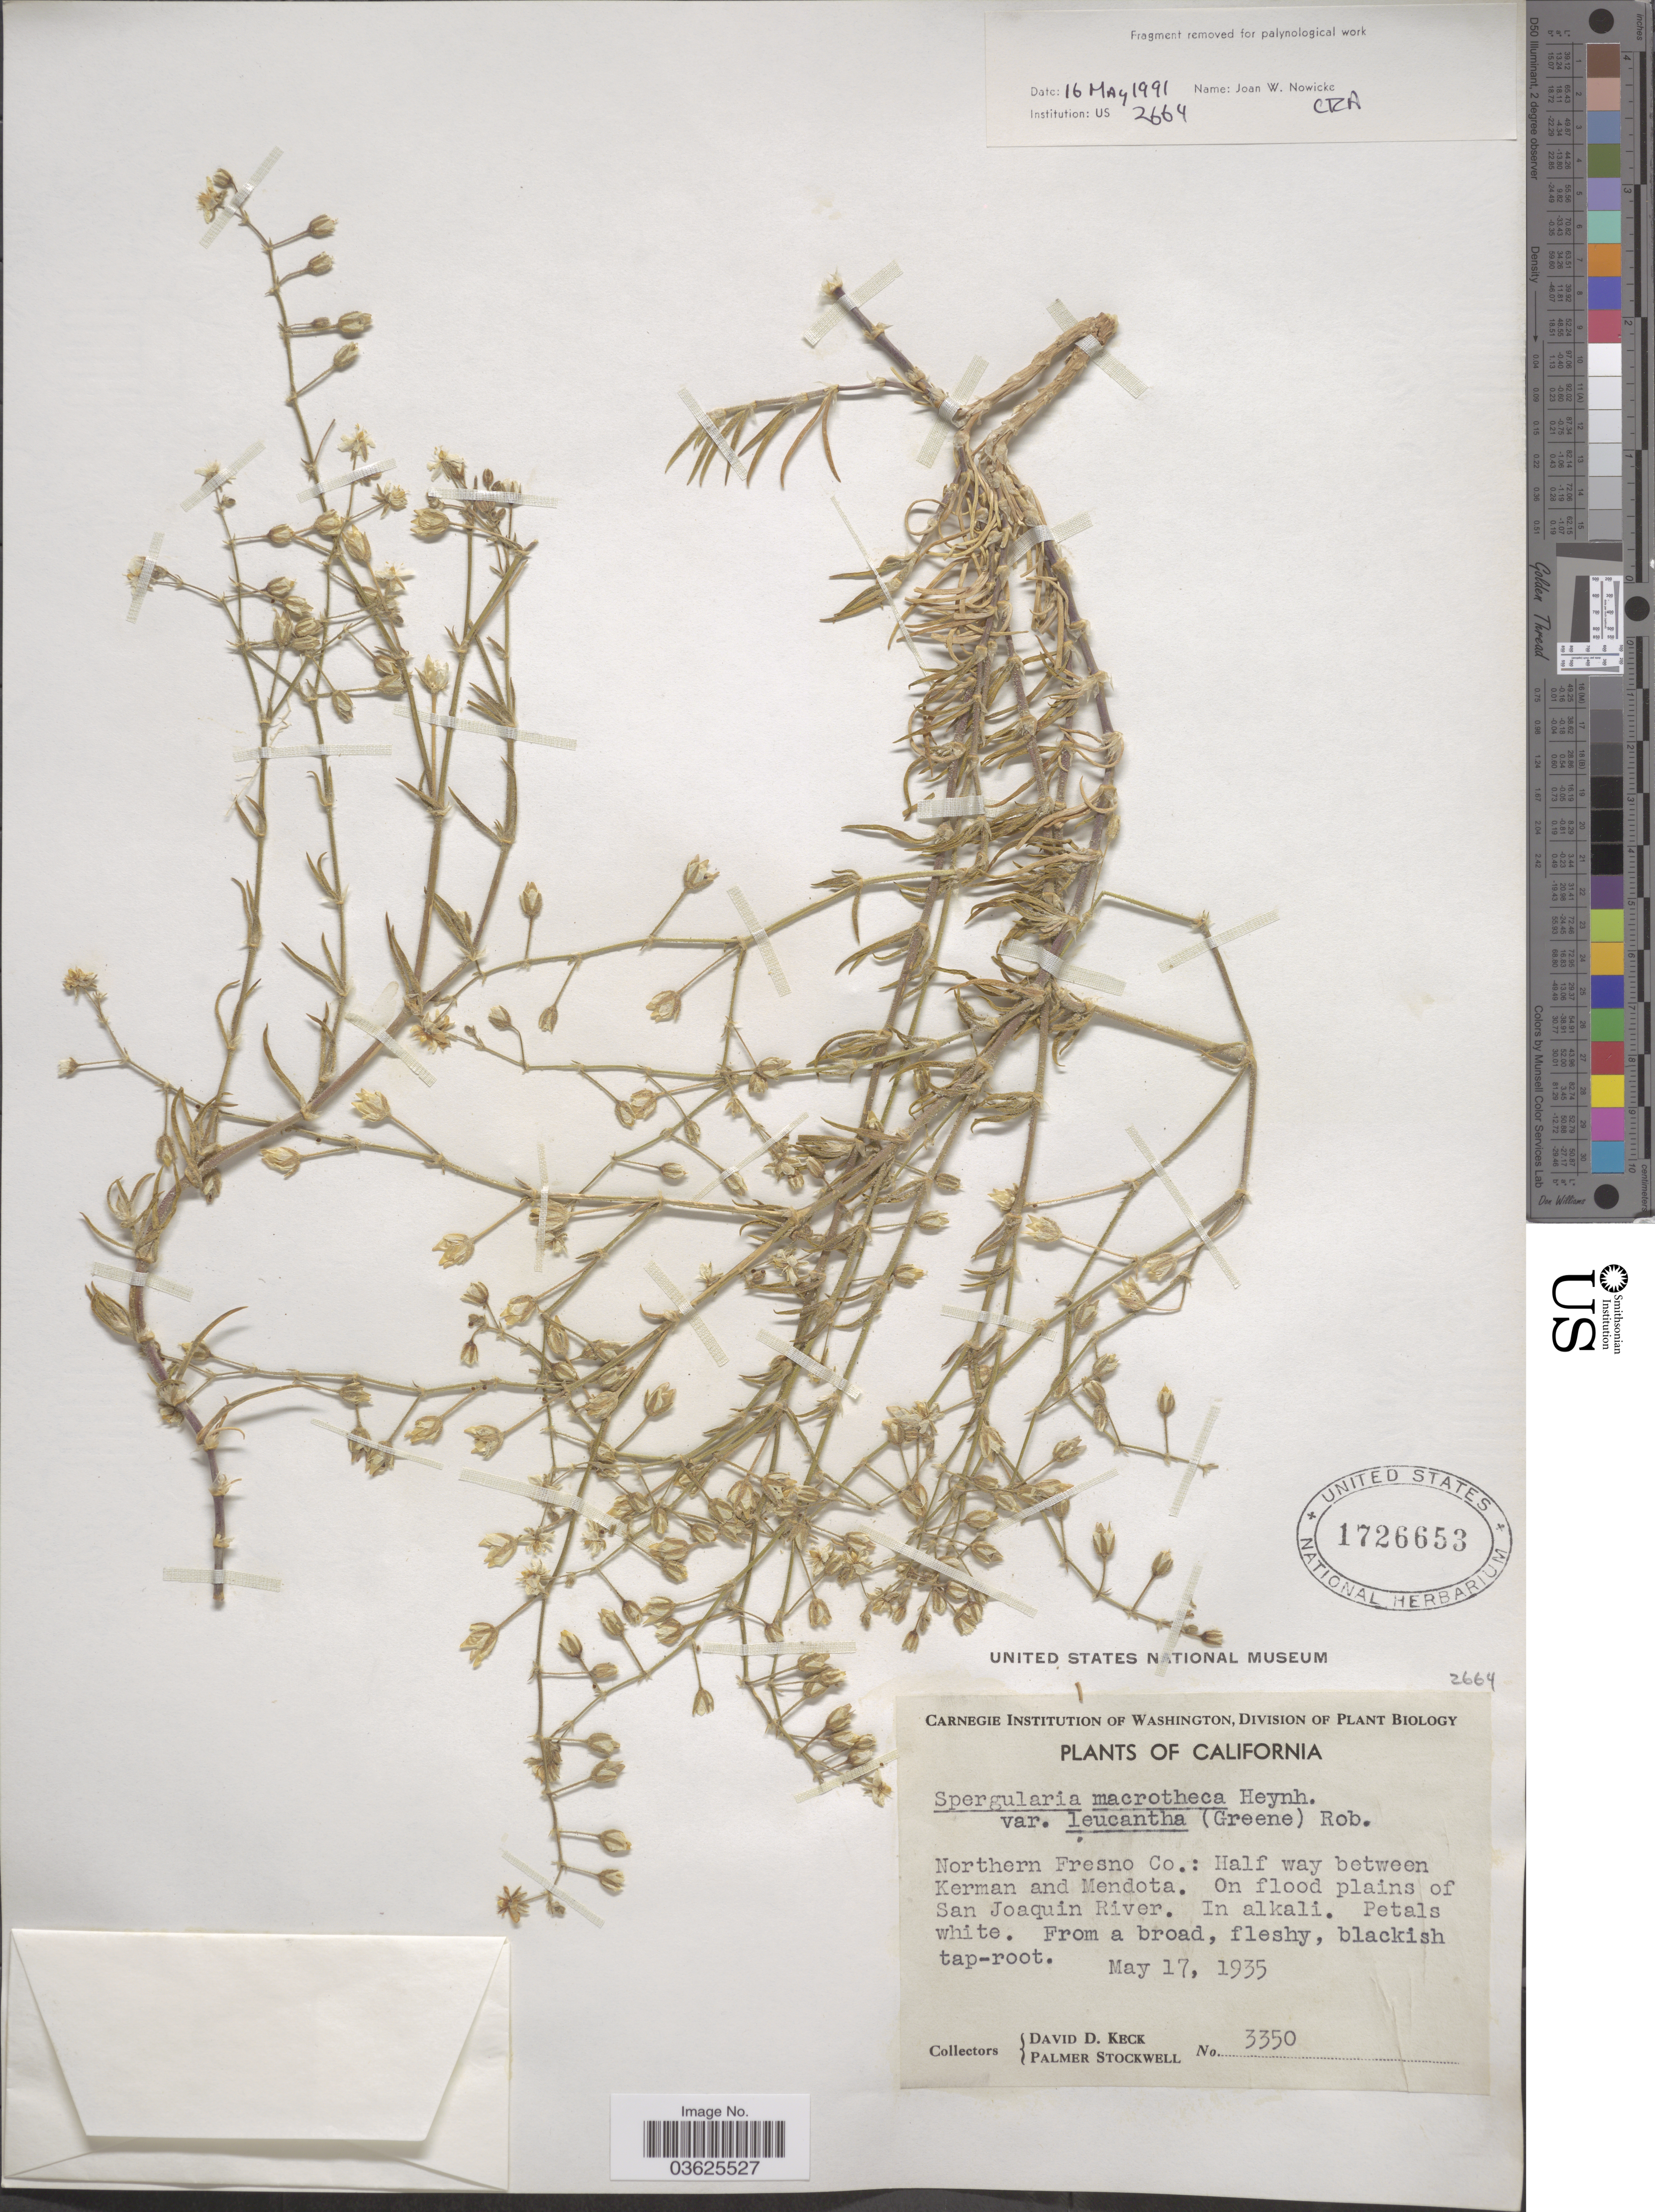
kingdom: Plantae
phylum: Tracheophyta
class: Magnoliopsida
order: Caryophyllales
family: Caryophyllaceae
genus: Spergularia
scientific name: Spergularia macrotheca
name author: (Hornem.) Heynh.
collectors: D. D. Keck & P. Stockwell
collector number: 3350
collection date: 1935-05-17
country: United States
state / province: California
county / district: Fresno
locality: Northern Fresno Co.: Half way between Kerman and Mendota. On flood plains of San Joaquin River.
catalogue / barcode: US 1726653